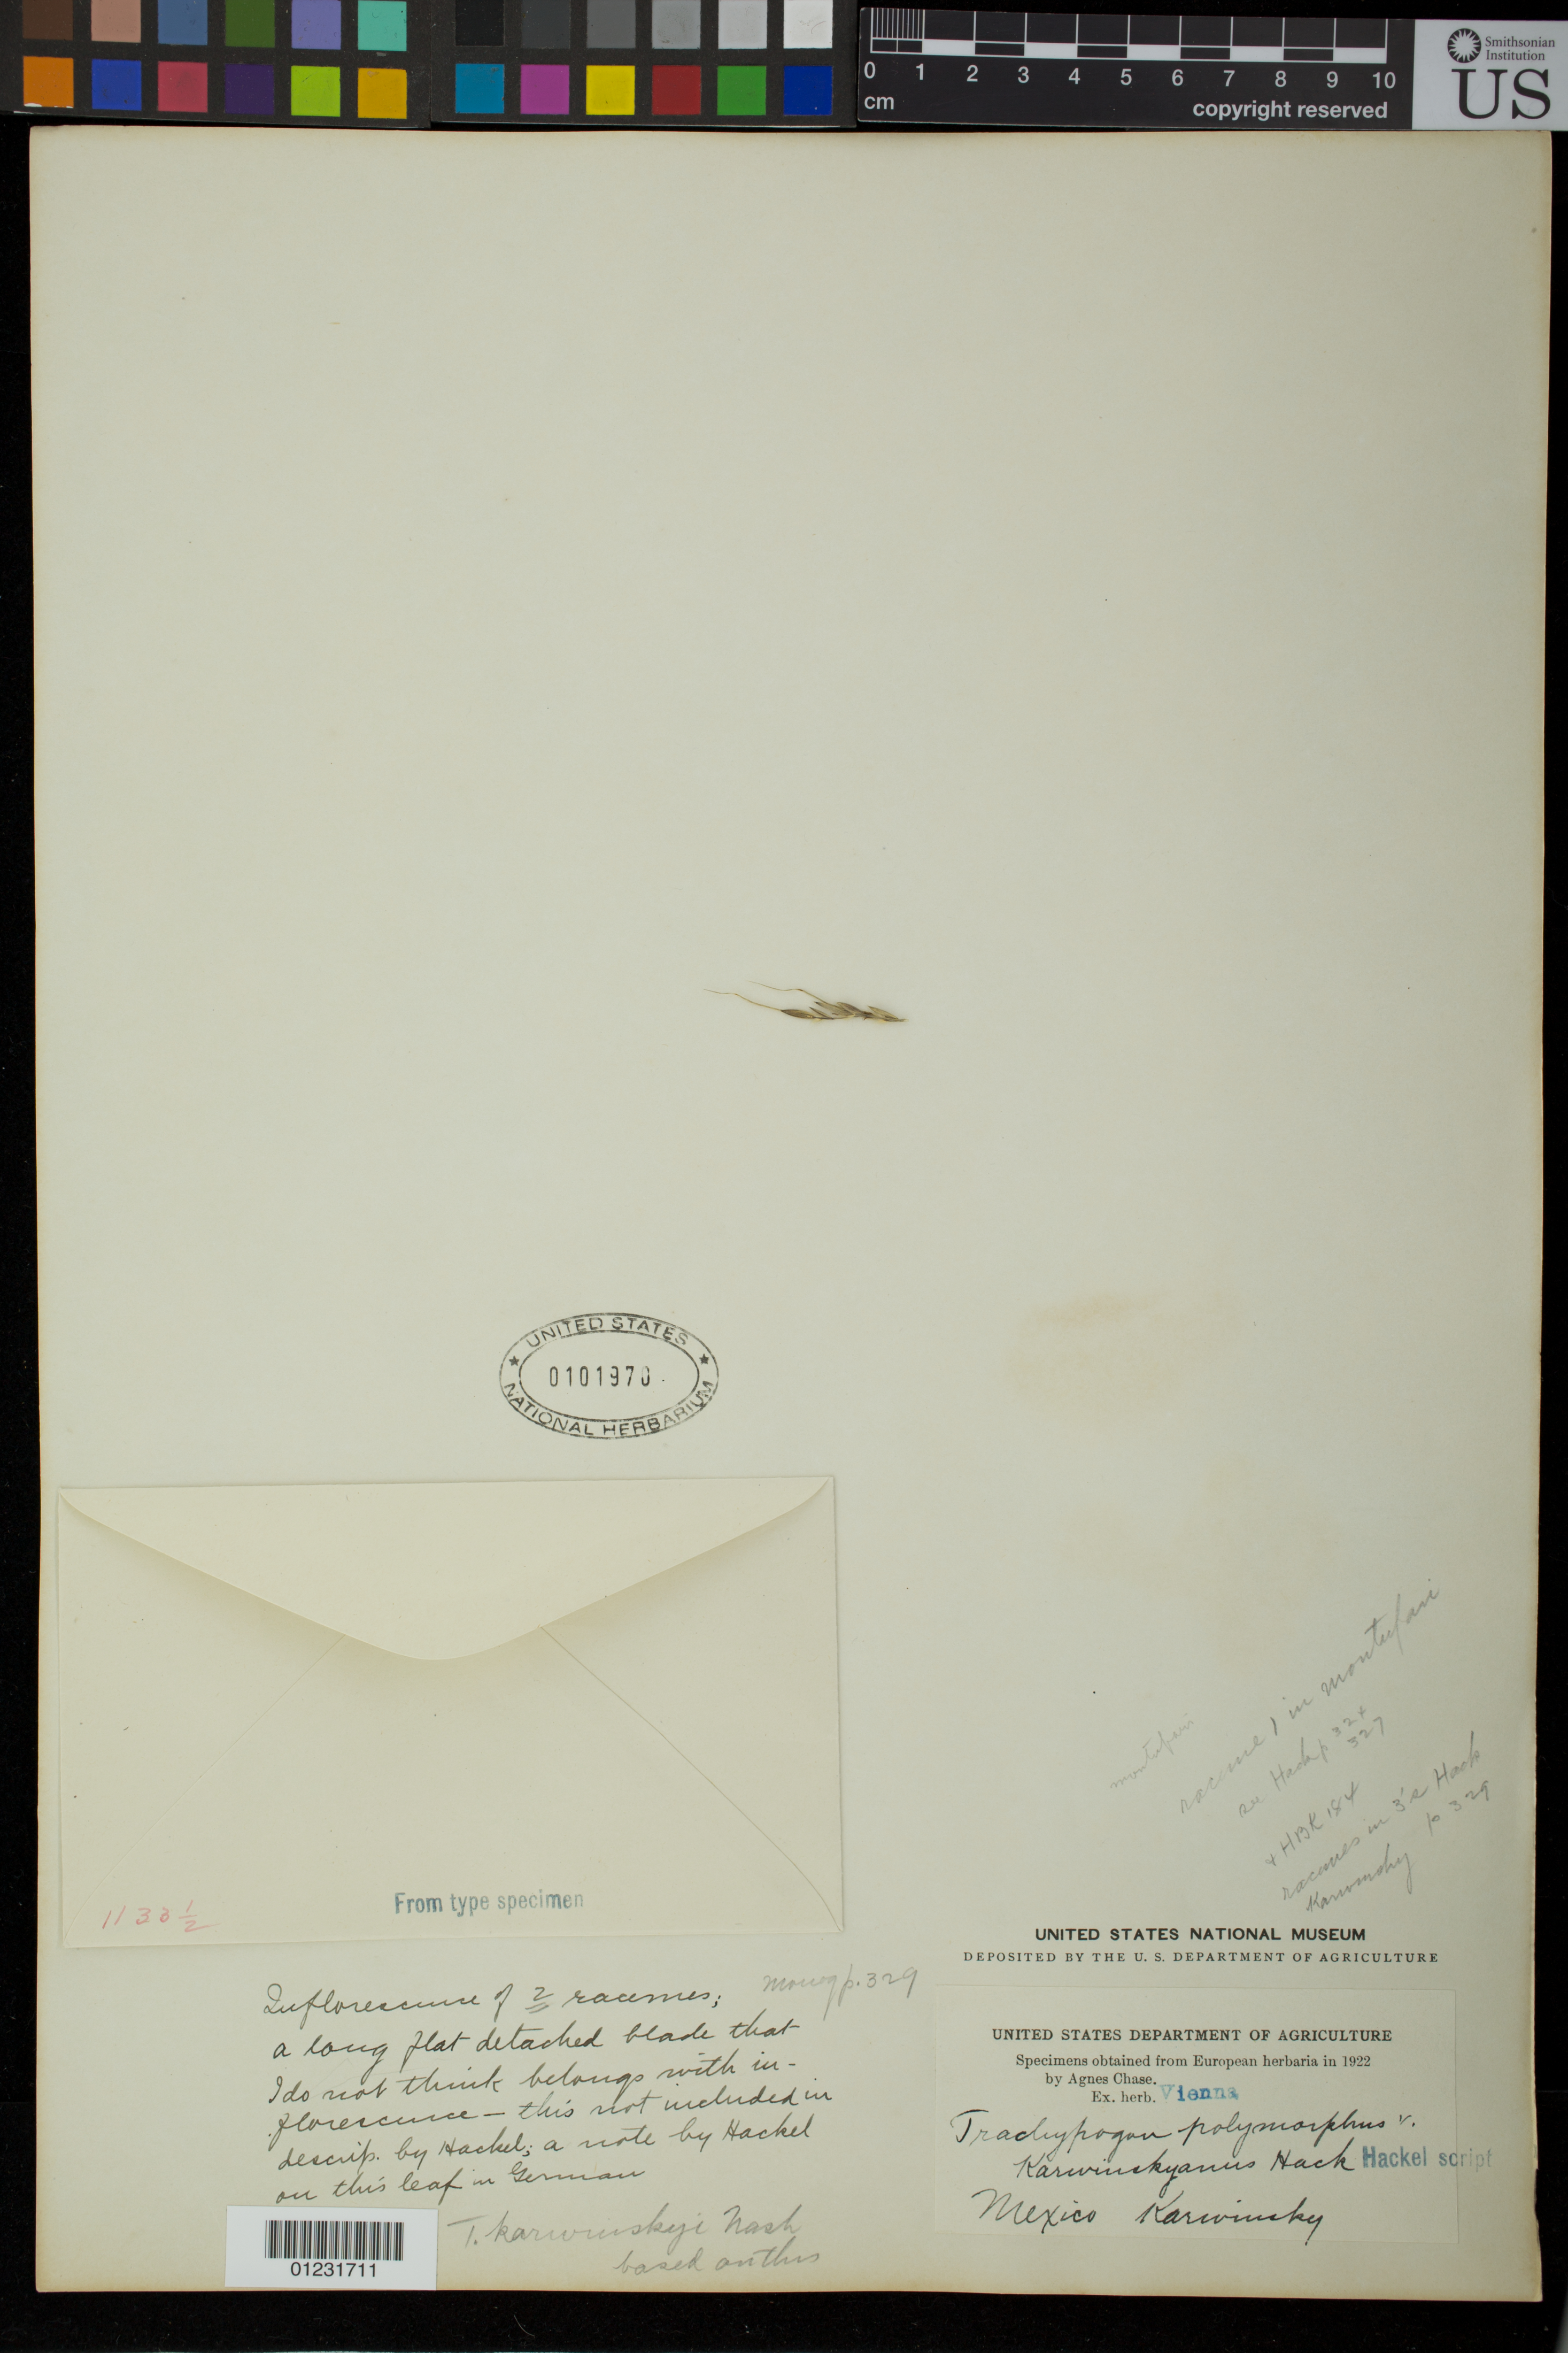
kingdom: Plantae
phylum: Tracheophyta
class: Liliopsida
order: Poales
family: Poaceae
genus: Trachypogon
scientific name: Trachypogon polymorphus var. karwinskyi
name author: Hack.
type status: Type Collection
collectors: W. F. Karwinski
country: Mexico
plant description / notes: Fragmentary material of type specimen ex herb. Vienna.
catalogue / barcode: US 101970